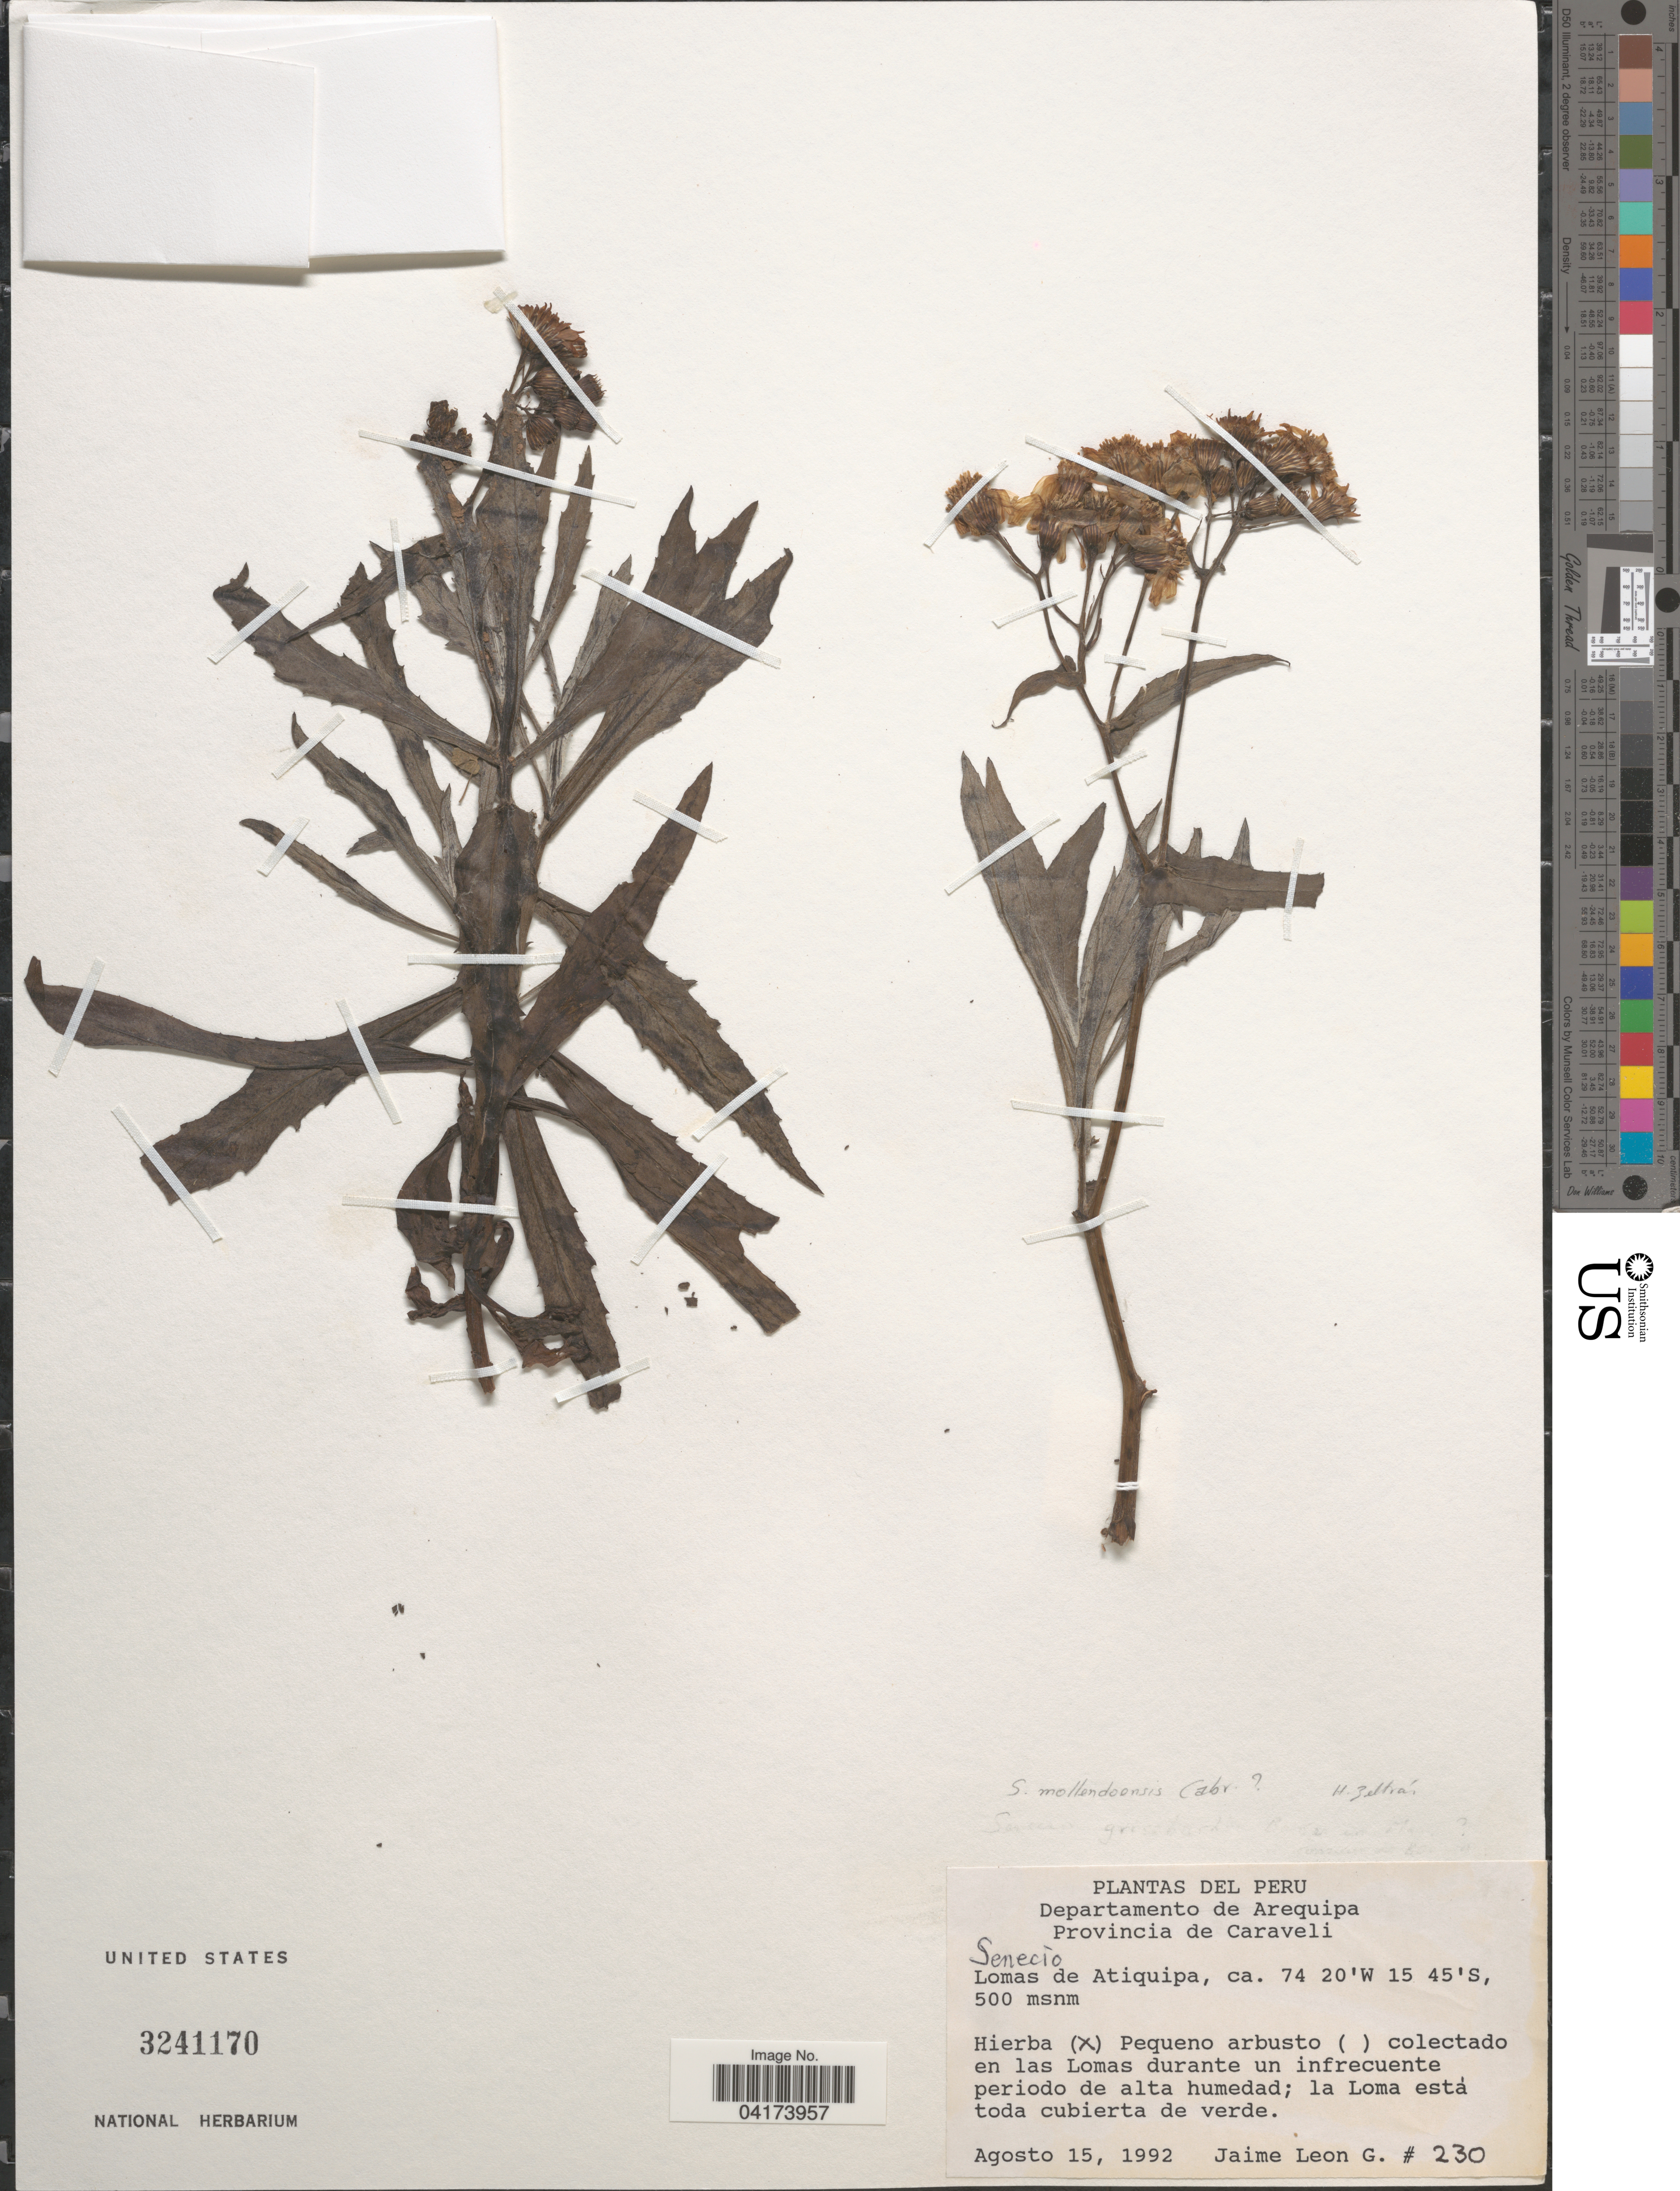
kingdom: Plantae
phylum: Tracheophyta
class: Magnoliopsida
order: Asterales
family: Asteraceae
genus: Senecio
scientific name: Senecio sp.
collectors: J. Leon G.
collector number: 230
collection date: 1992-08-15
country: Peru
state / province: Arequipa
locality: Departamento de Arequipa. Provincia de Caraveli. Lomas de Atiquipa.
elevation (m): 500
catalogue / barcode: US 3241170